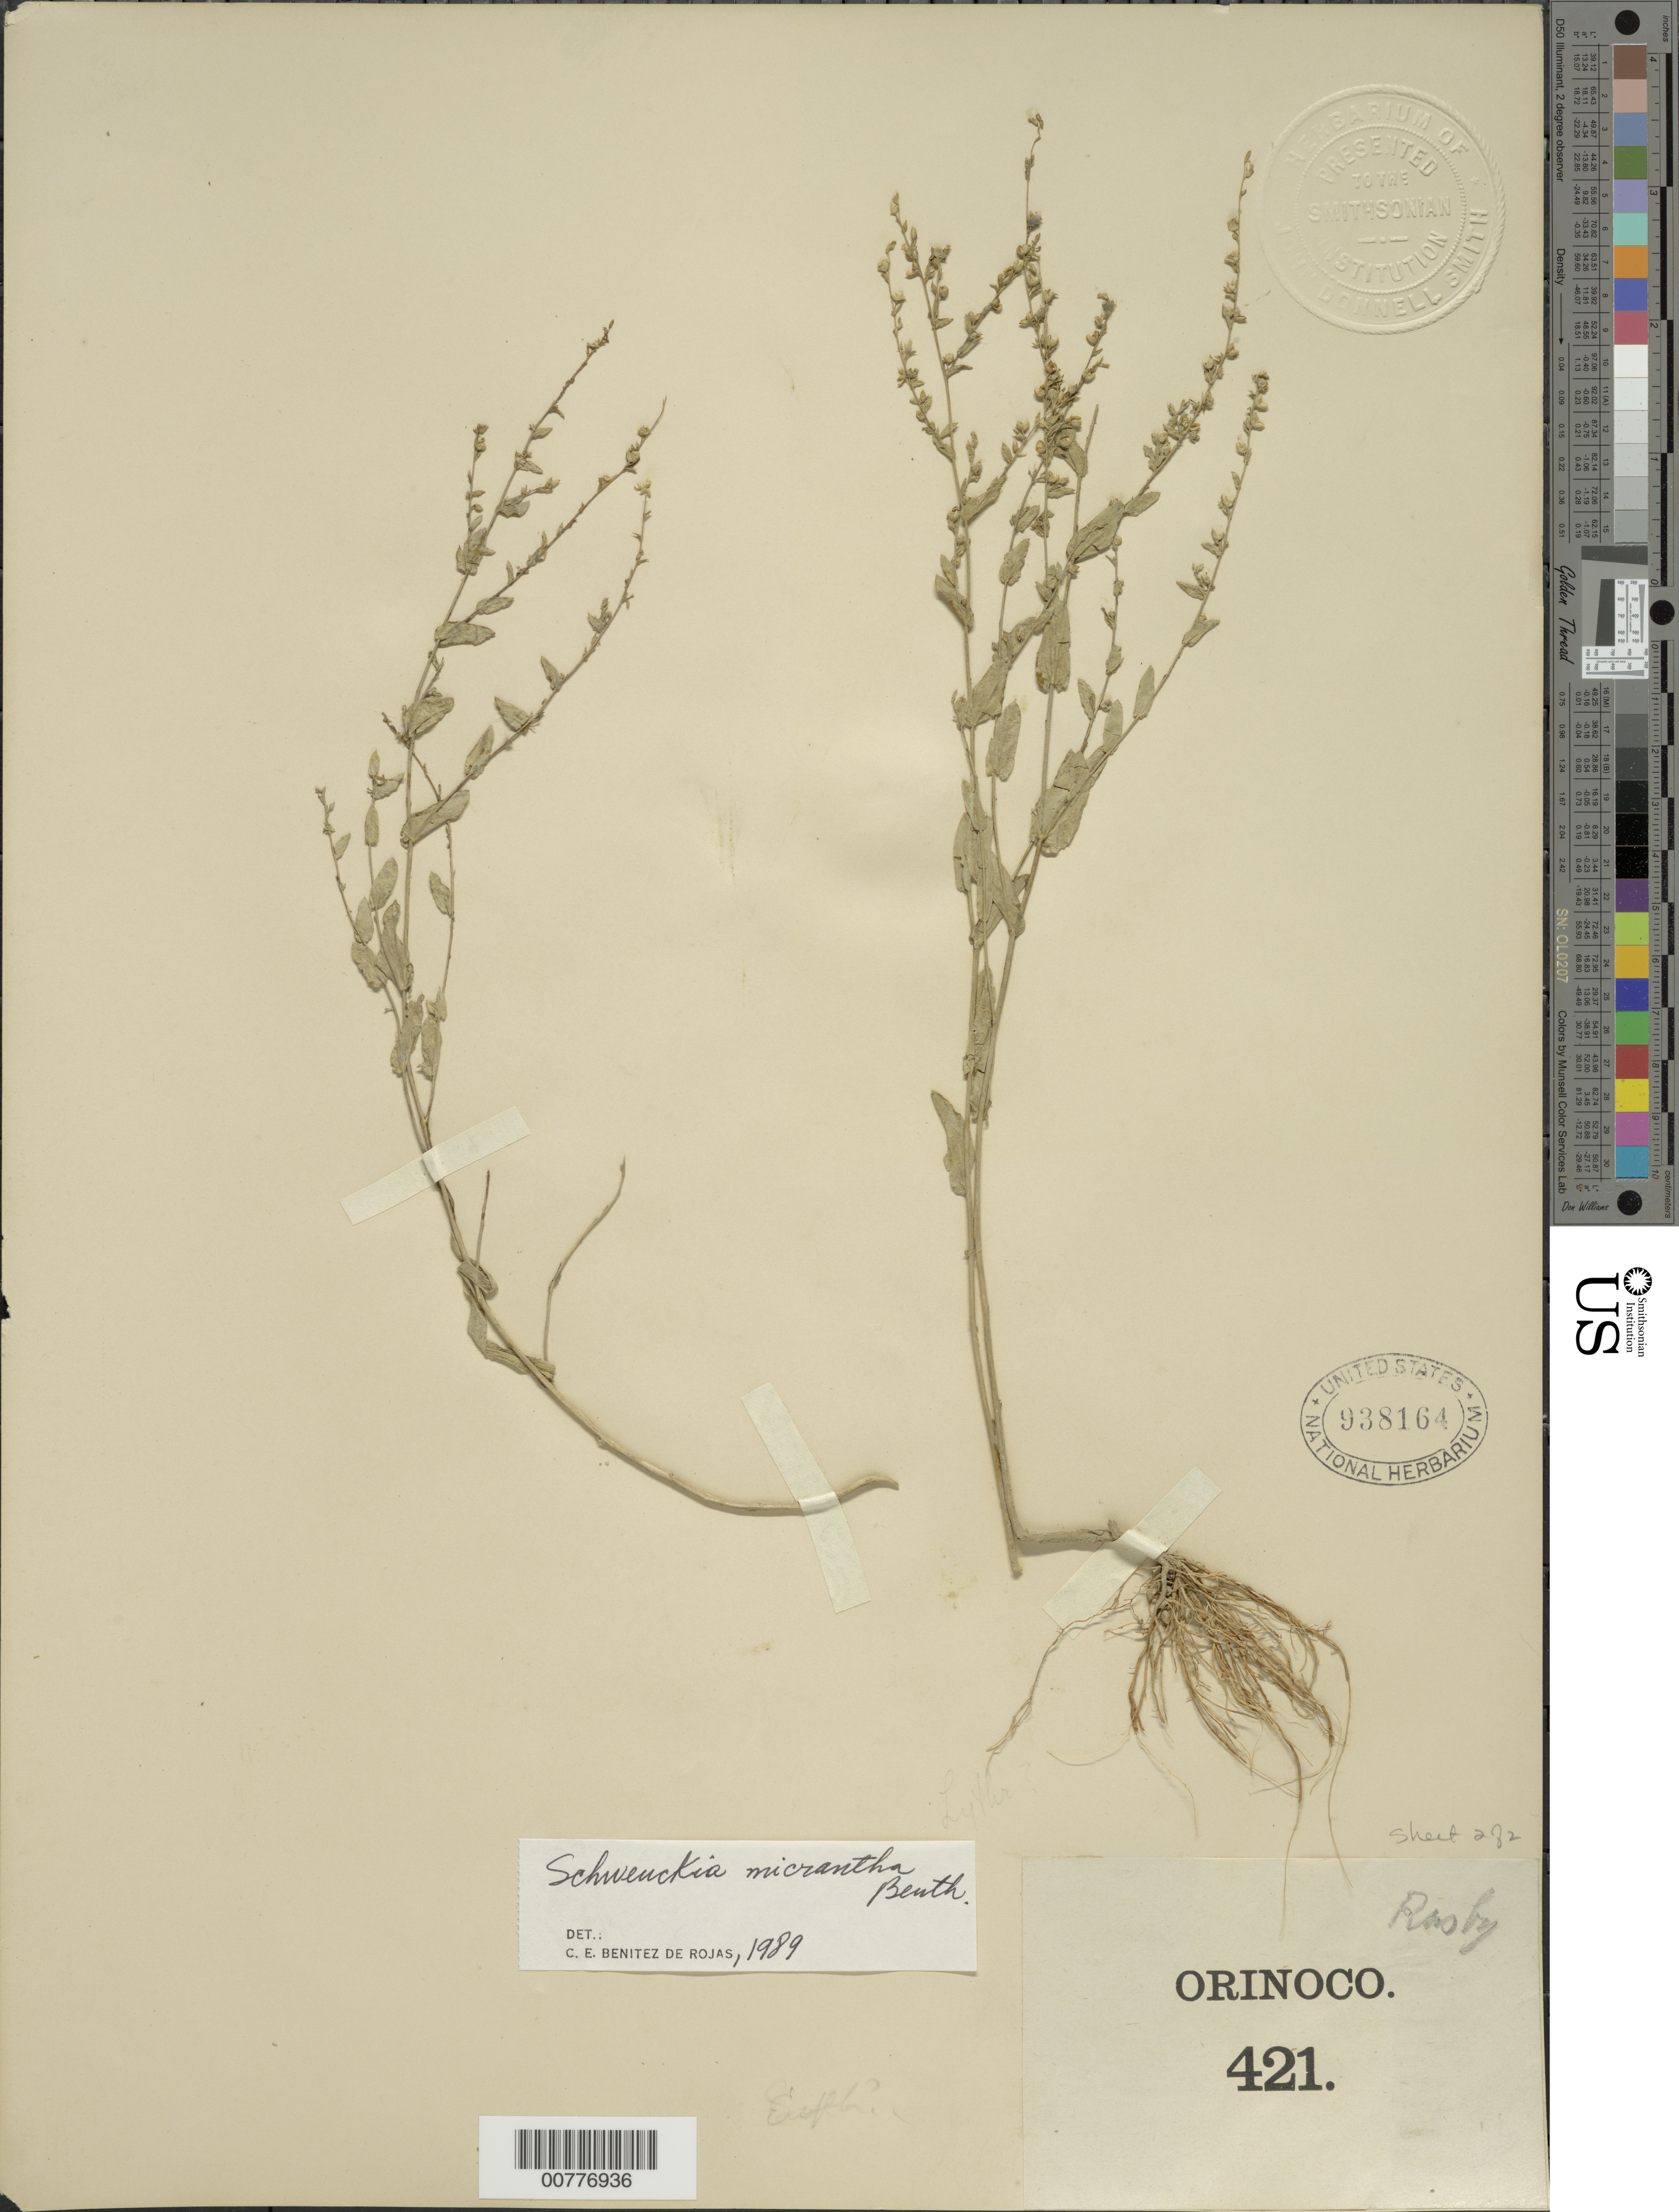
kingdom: Plantae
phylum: Tracheophyta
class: Magnoliopsida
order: Solanales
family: Solanaceae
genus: Schwenckia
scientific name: Schwenckia micrantha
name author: Benth.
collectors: H. H. Rusby & R. Squires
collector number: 421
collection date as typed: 1896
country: Venezuela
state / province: Delta Amacuro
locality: Lower Orinoco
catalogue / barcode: US 938164